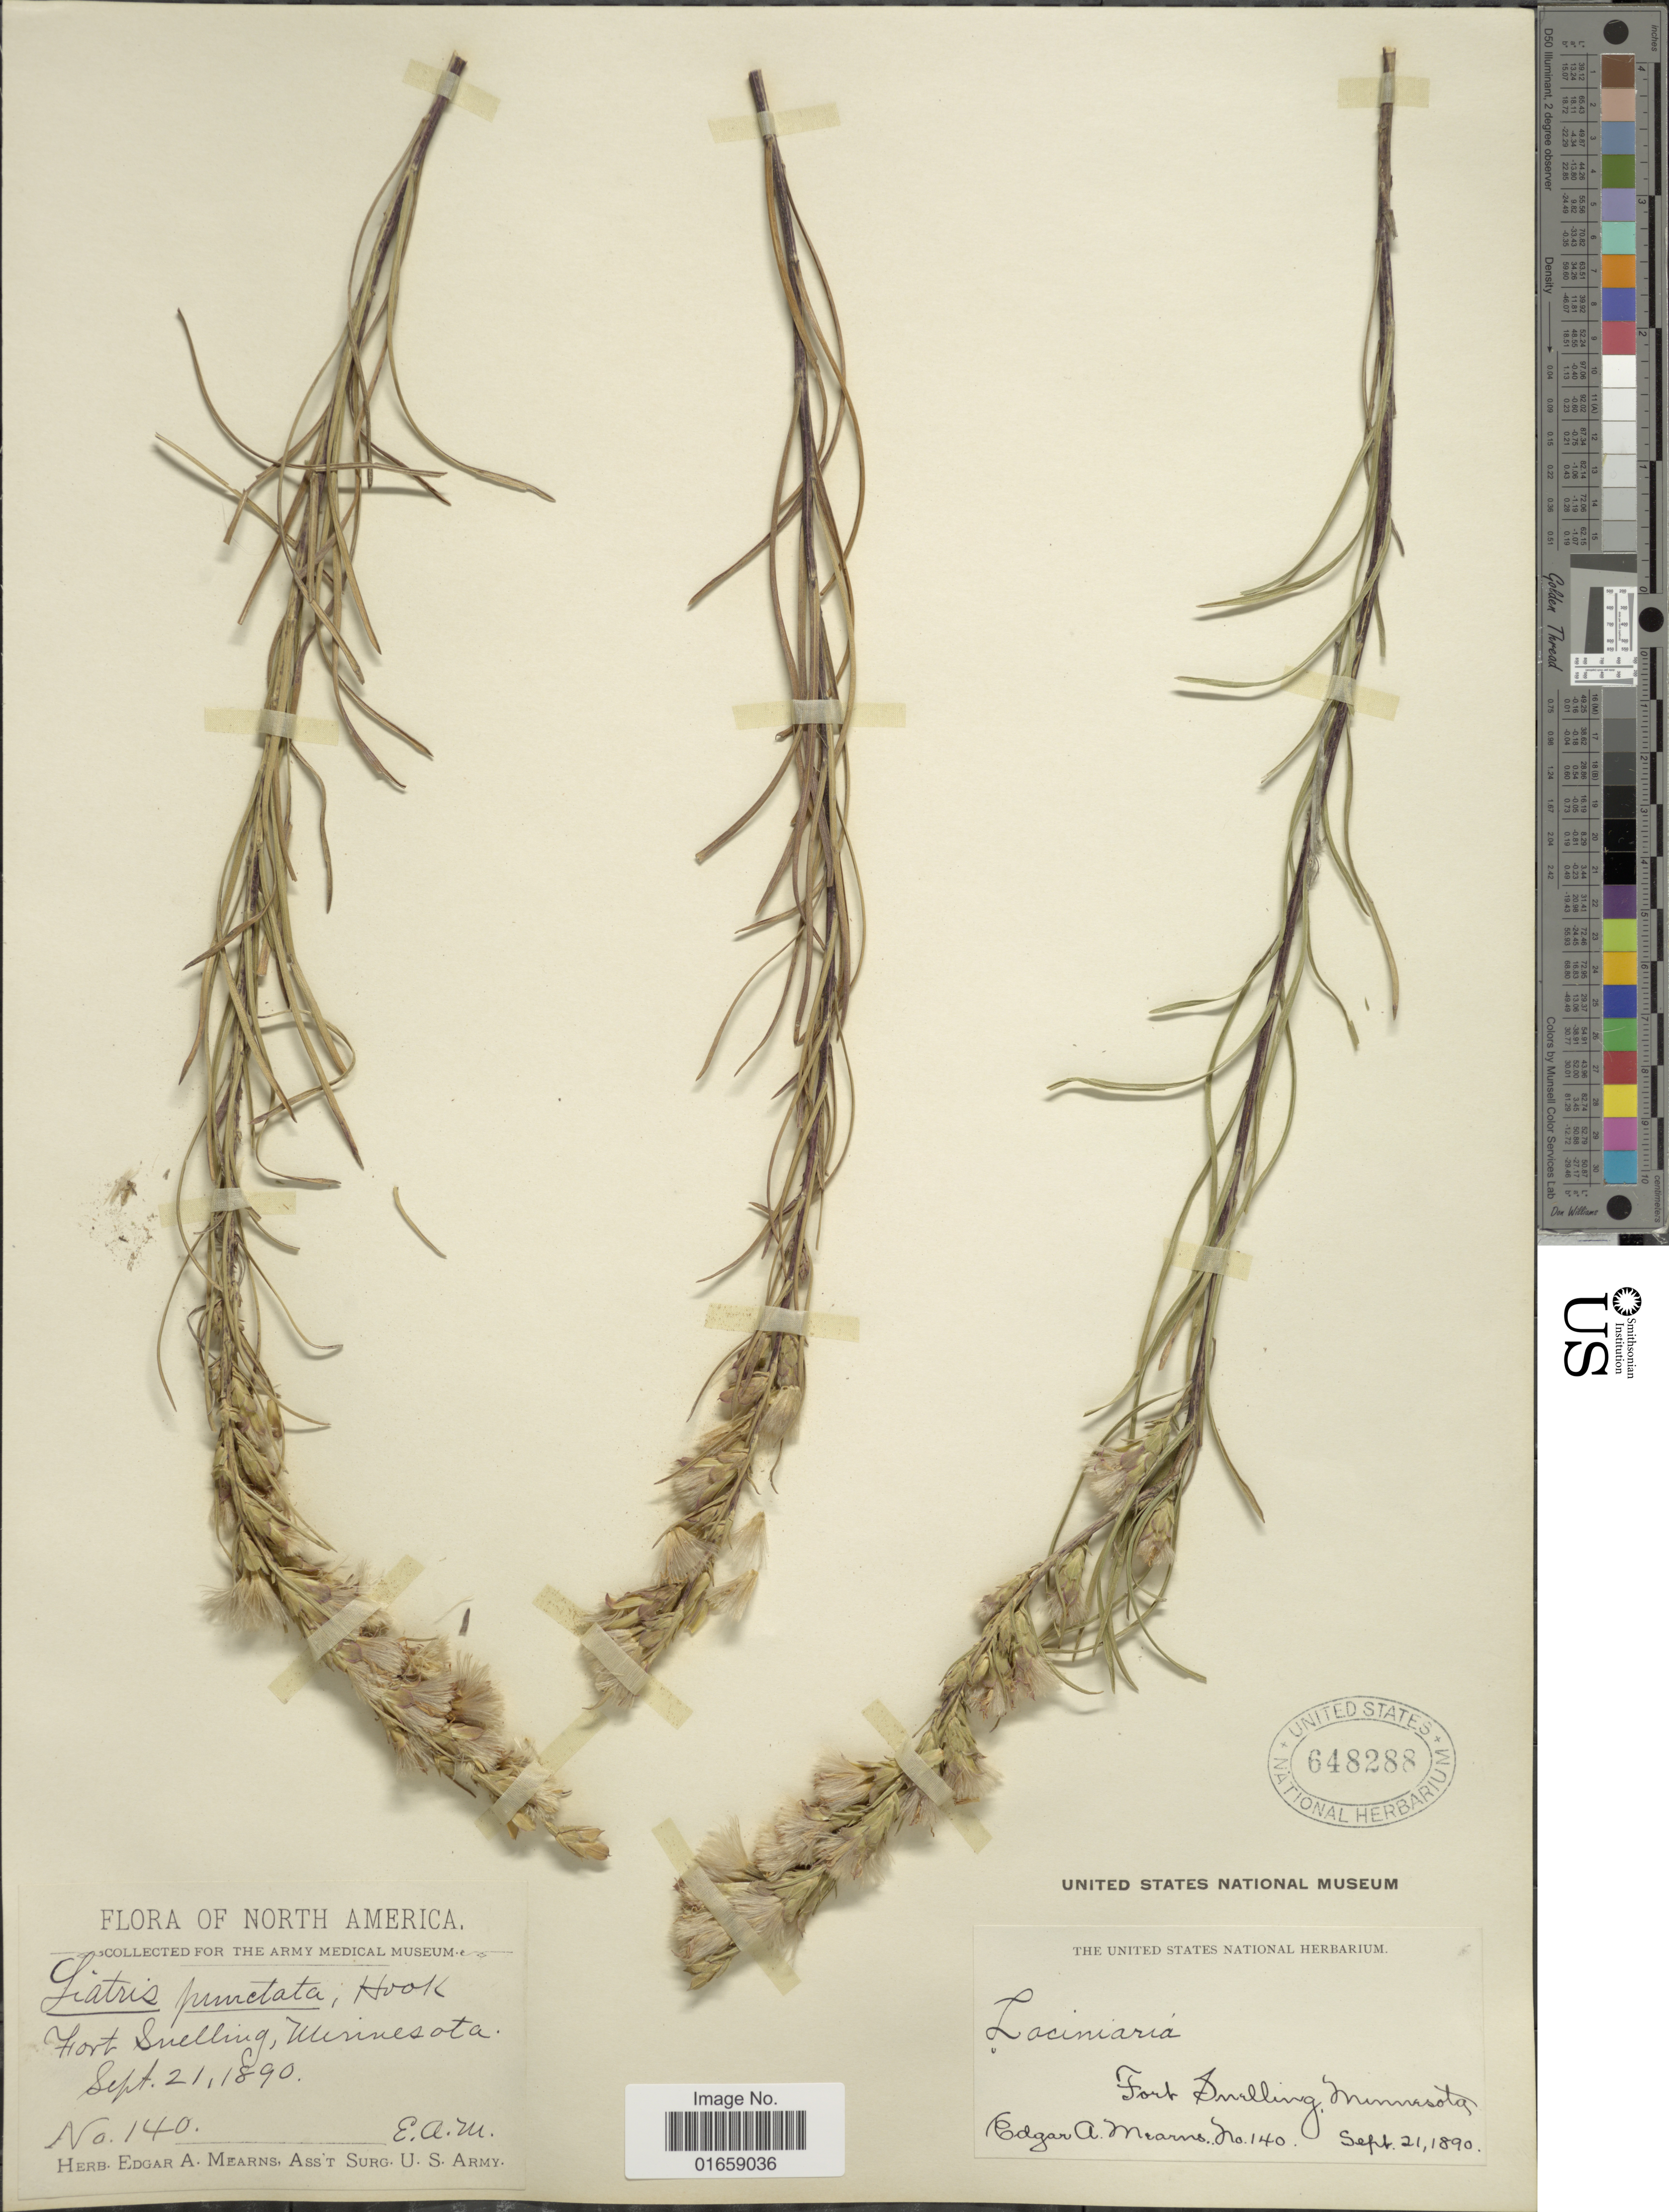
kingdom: Plantae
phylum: Tracheophyta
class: Magnoliopsida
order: Asterales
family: Asteraceae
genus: Liatris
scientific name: Liatris punctata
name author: Hook.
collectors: E. A. Mearns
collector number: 140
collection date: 1890-09-21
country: United States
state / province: Minnesota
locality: Fort Snelling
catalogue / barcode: US 648288